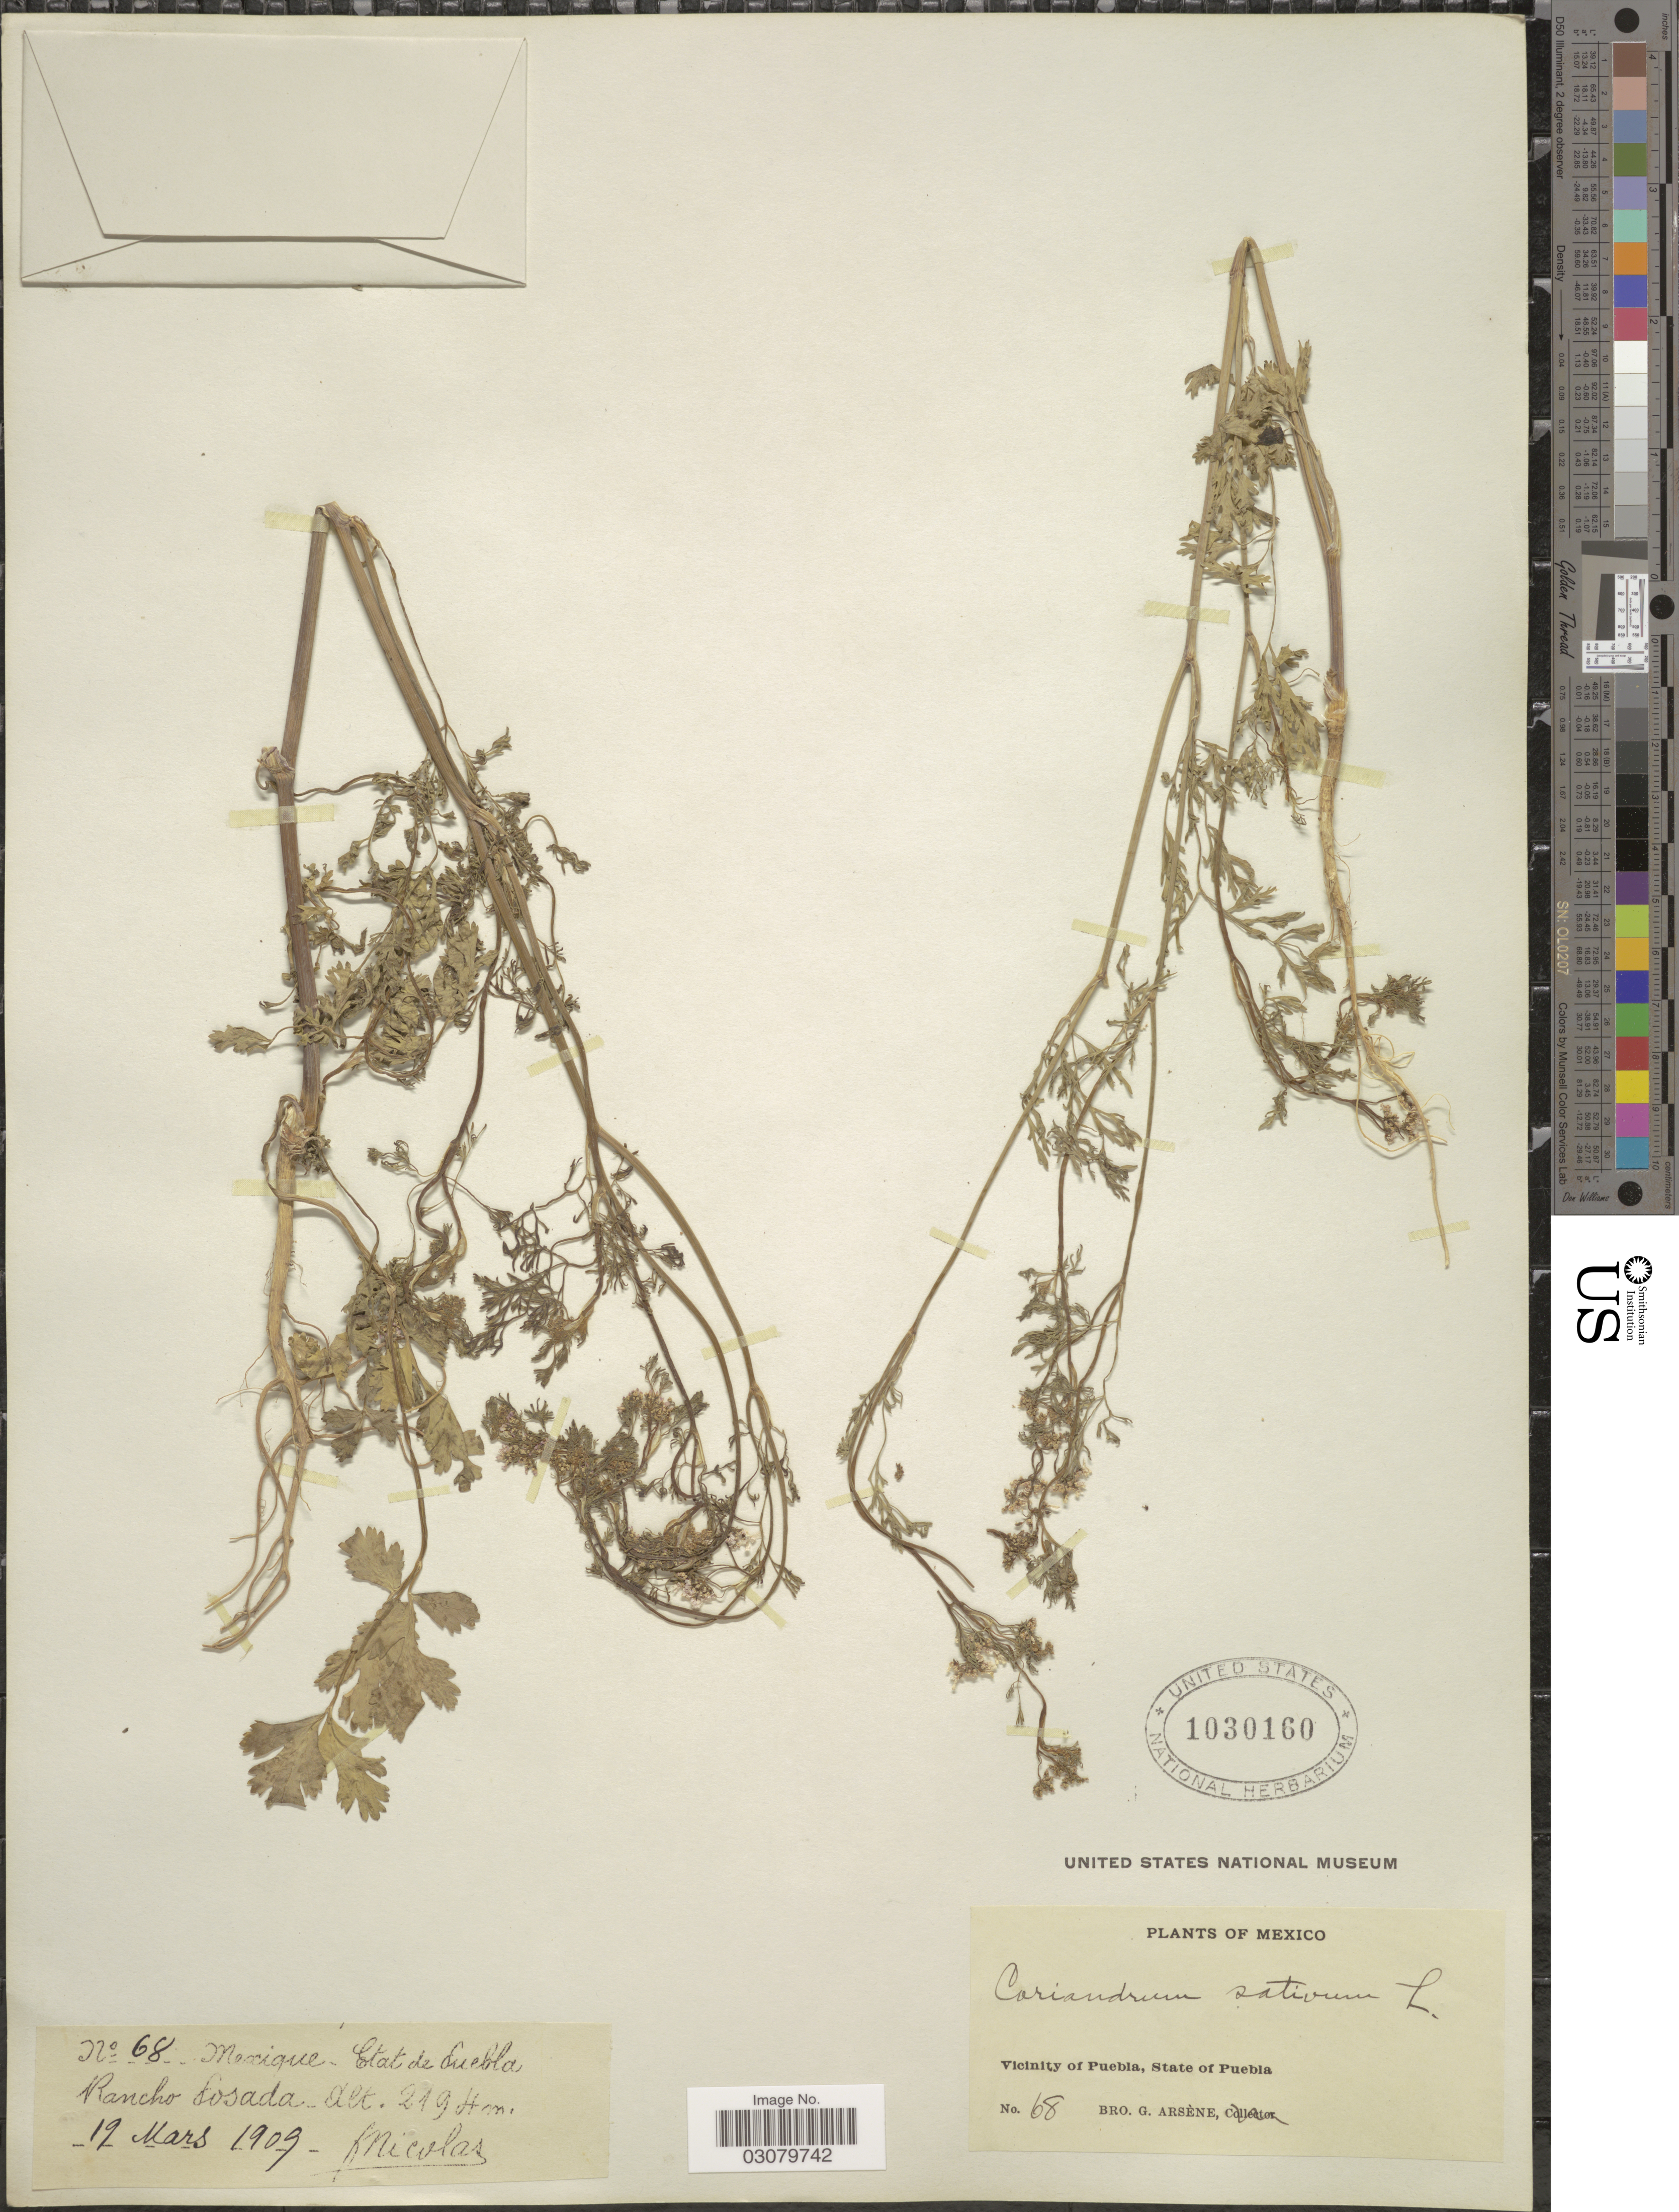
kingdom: Plantae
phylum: Tracheophyta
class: Magnoliopsida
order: Apiales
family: Apiaceae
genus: Coriandrum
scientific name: Coriandrum sativum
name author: L.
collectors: Bro. G. Arsène & F. Nicolas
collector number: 68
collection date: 1909-03-19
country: Mexico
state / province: Puebla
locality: Vicinity of Puebla. Rancho Posada.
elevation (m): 2194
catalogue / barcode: US 1030160